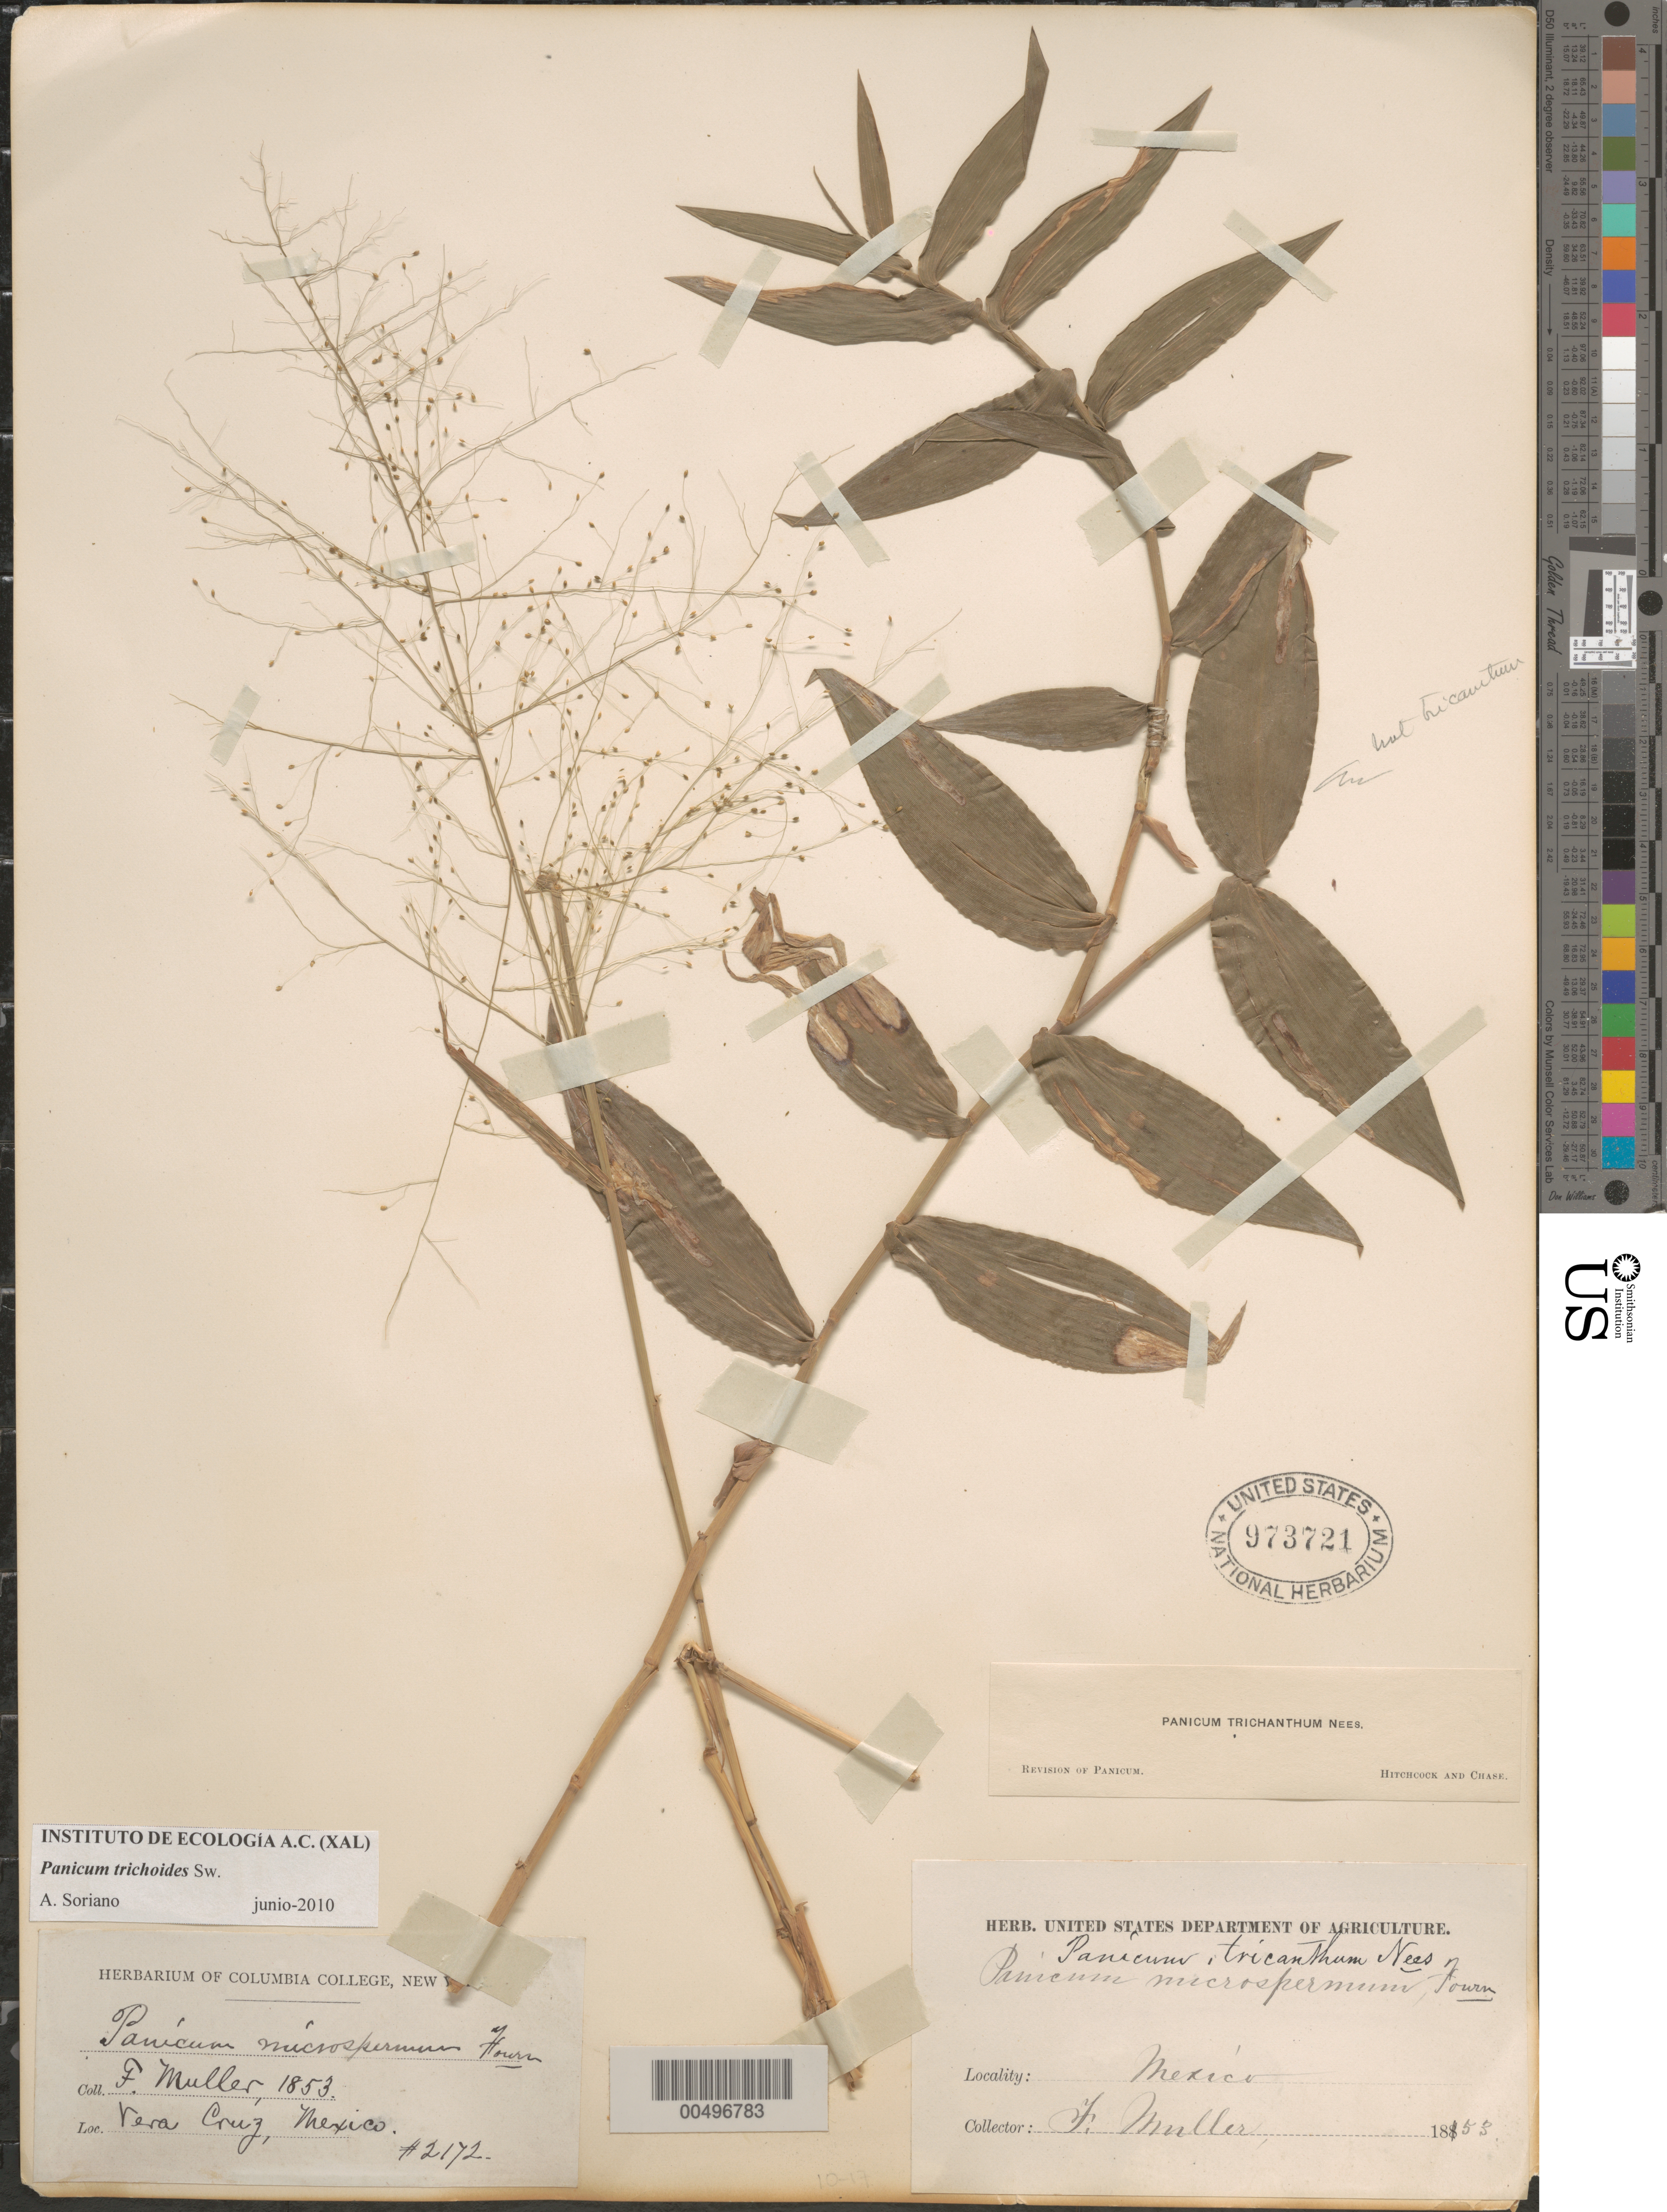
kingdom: Plantae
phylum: Tracheophyta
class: Liliopsida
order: Poales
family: Poaceae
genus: Panicum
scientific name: Panicum trichoides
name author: Sw.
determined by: Soriano, A.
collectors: F. Mueller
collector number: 2172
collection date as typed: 1853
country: Mexico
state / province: Veracruz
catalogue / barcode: US 973721